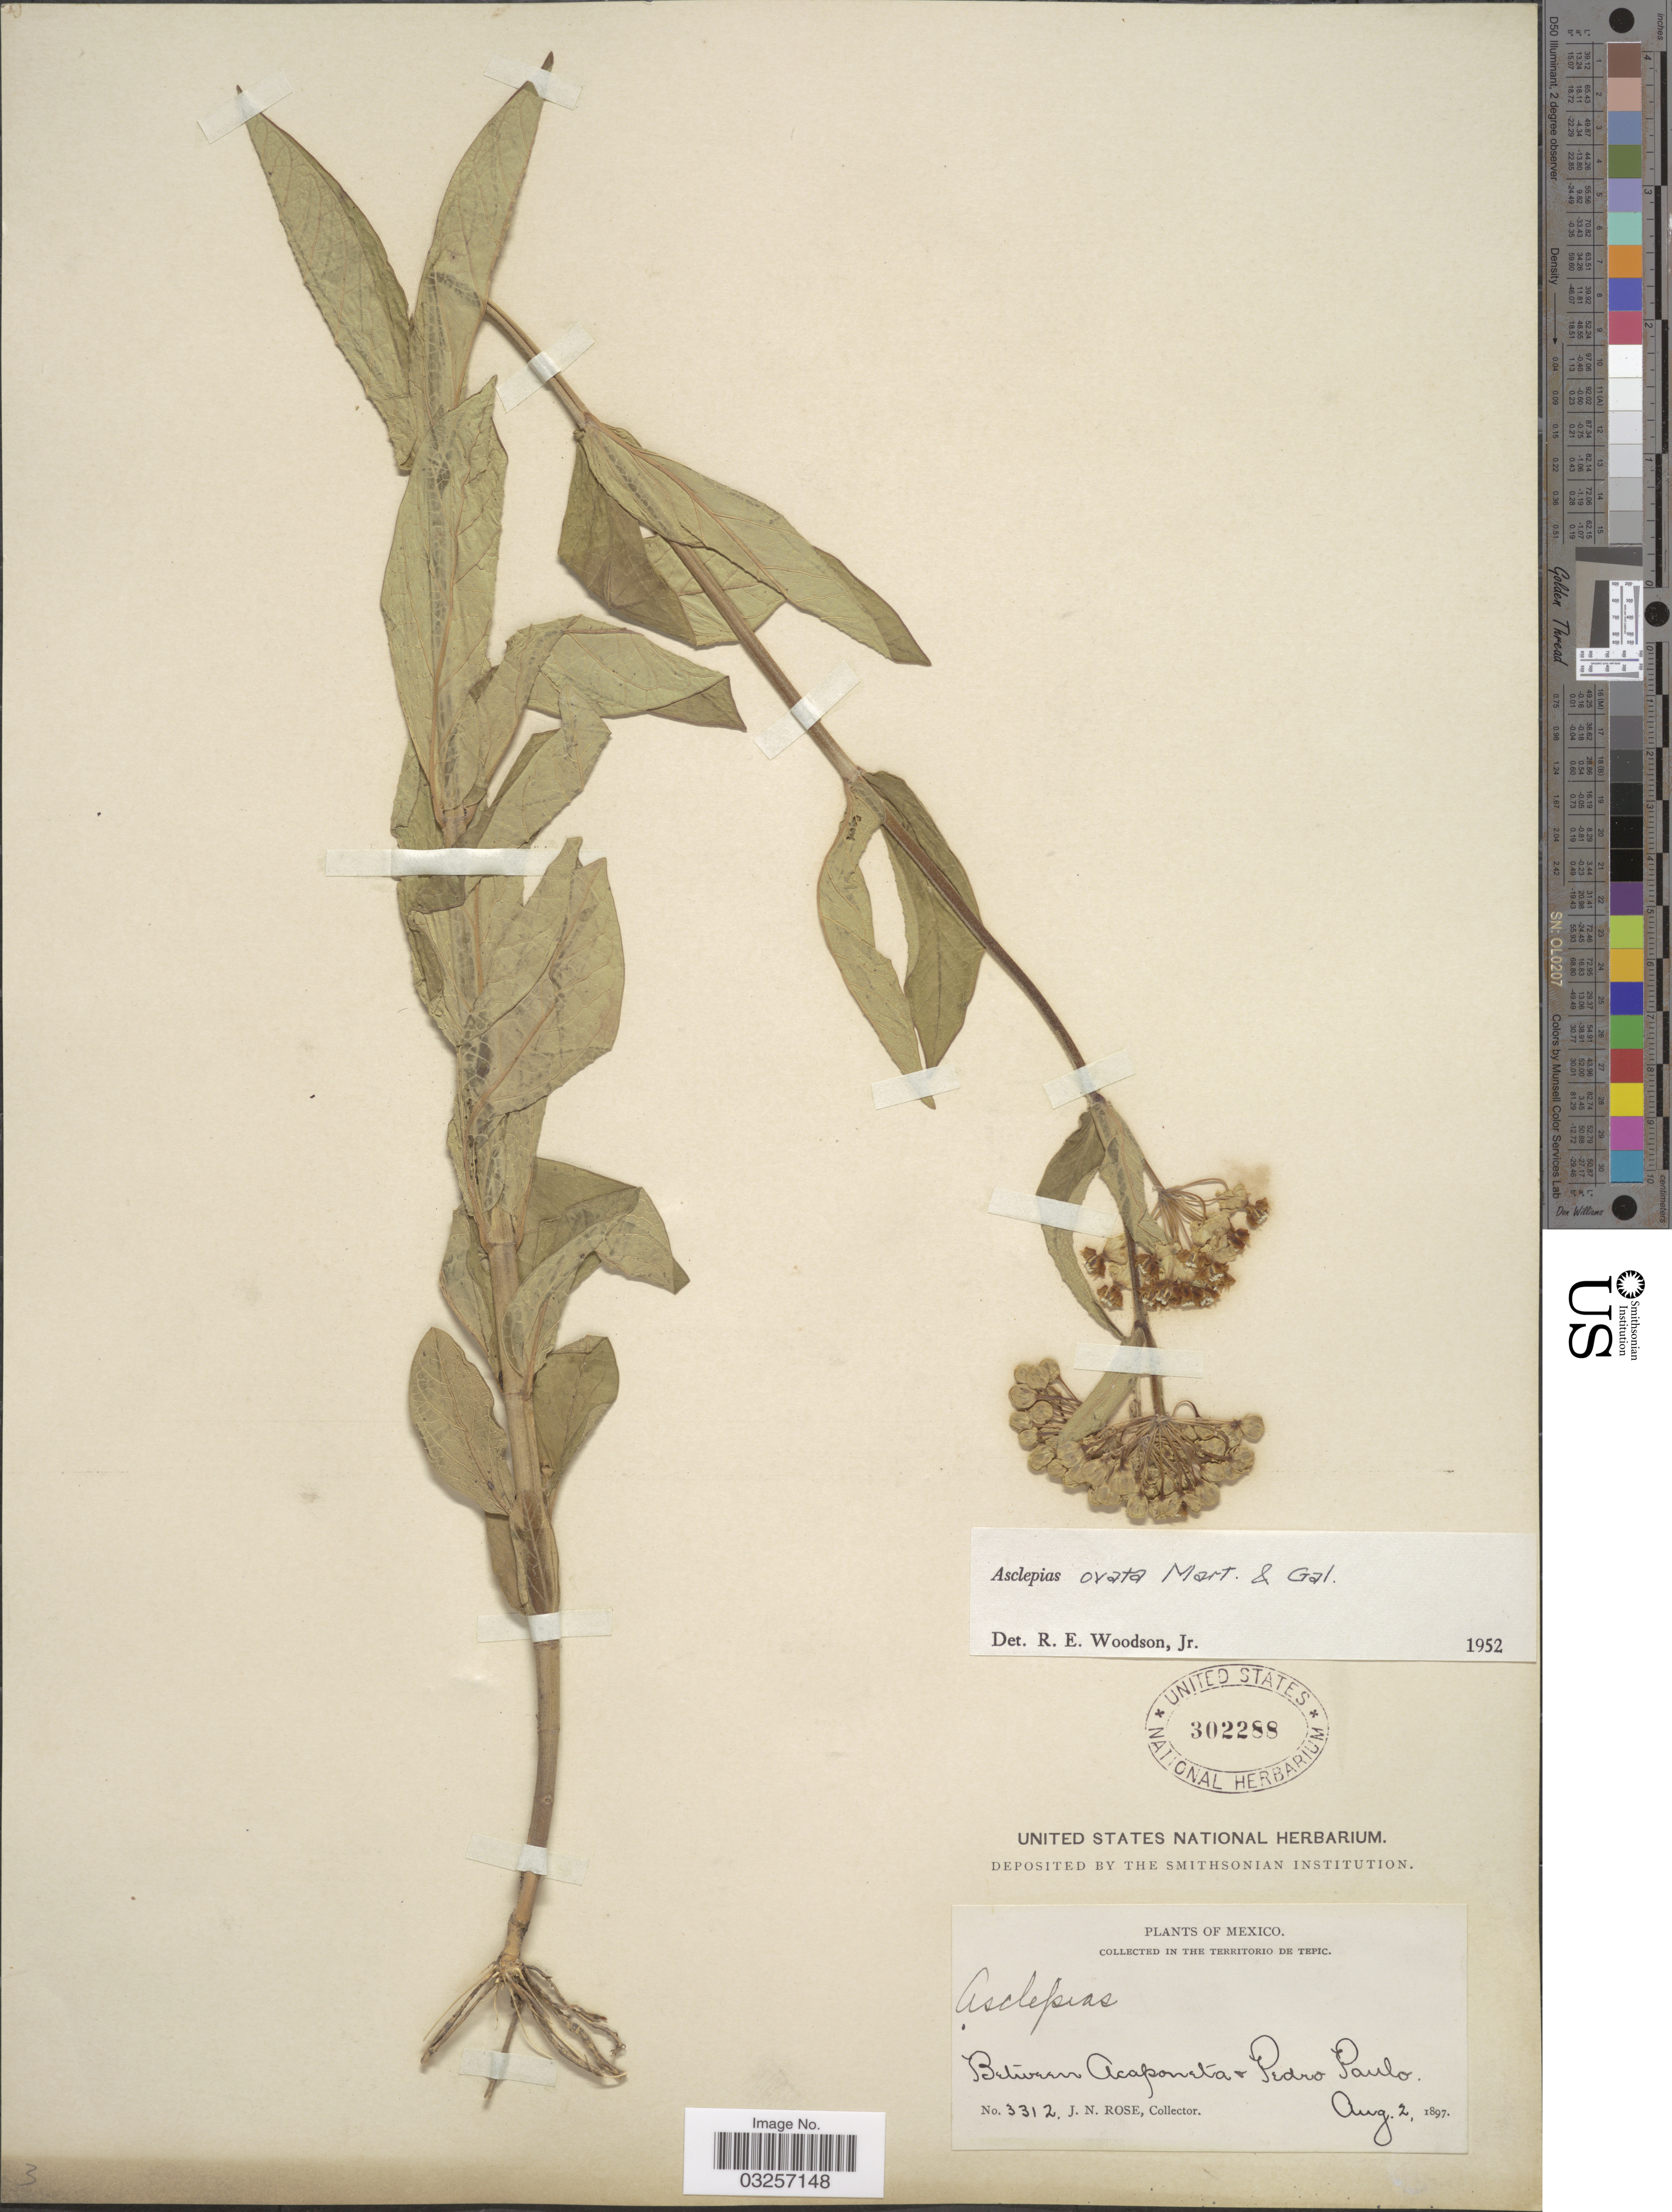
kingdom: Plantae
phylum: Tracheophyta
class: Magnoliopsida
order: Gentianales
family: Apocynaceae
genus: Asclepias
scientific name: Asclepias ovata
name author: M. Martens & Galeotti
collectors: J. N. Rose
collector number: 3312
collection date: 1897-08-02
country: Mexico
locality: Collected in the territorio de Tepic. Between Acaponeta + Pedro Paulo.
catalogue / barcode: US 302288